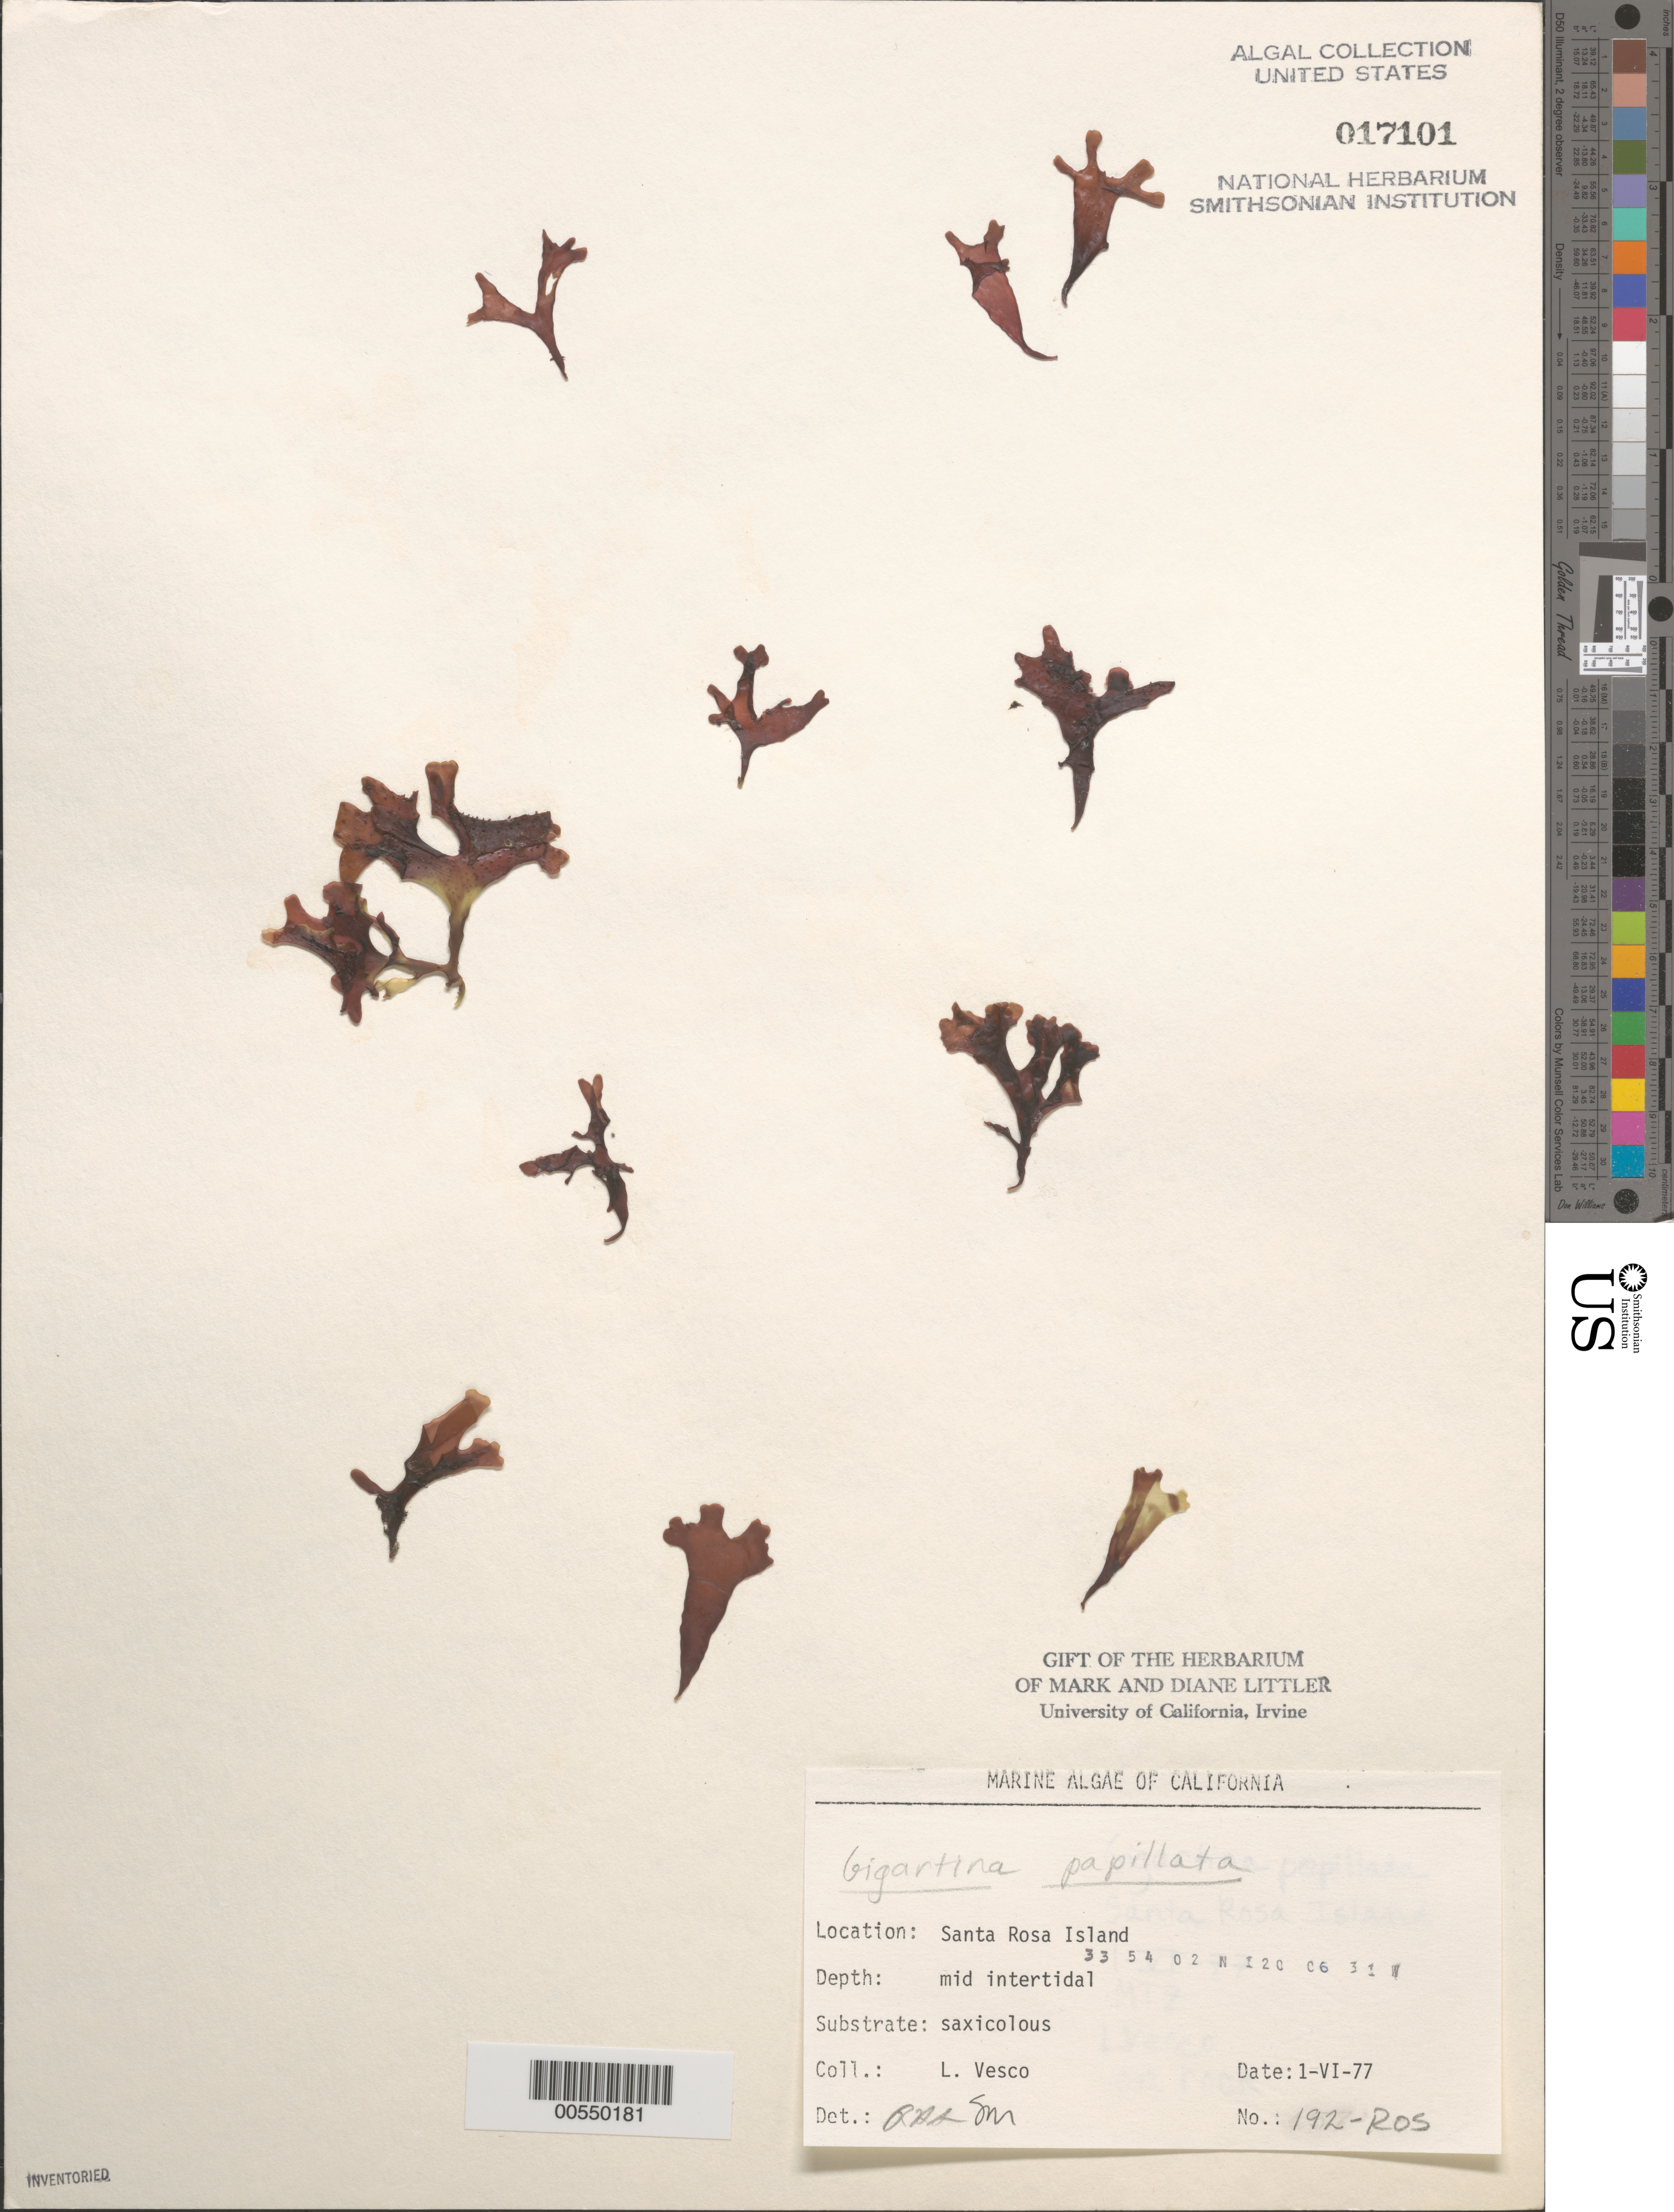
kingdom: Plantae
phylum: Rhodophyta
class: Florideophyceae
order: Gigartinales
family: Phyllophoraceae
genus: Mastocarpus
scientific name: Mastocarpus papillatus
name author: (C. Agardh) Kütz.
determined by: Algae name updating Project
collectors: L. Vesco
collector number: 192-ROS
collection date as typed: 01 Jun 1977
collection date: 1977-06-01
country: United States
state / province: California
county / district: Santa Barbara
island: Santa Rosa Island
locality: Johnson's Lee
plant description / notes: BLM-SOCALBIGHT Rocky Intertidal Survey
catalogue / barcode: US 17101